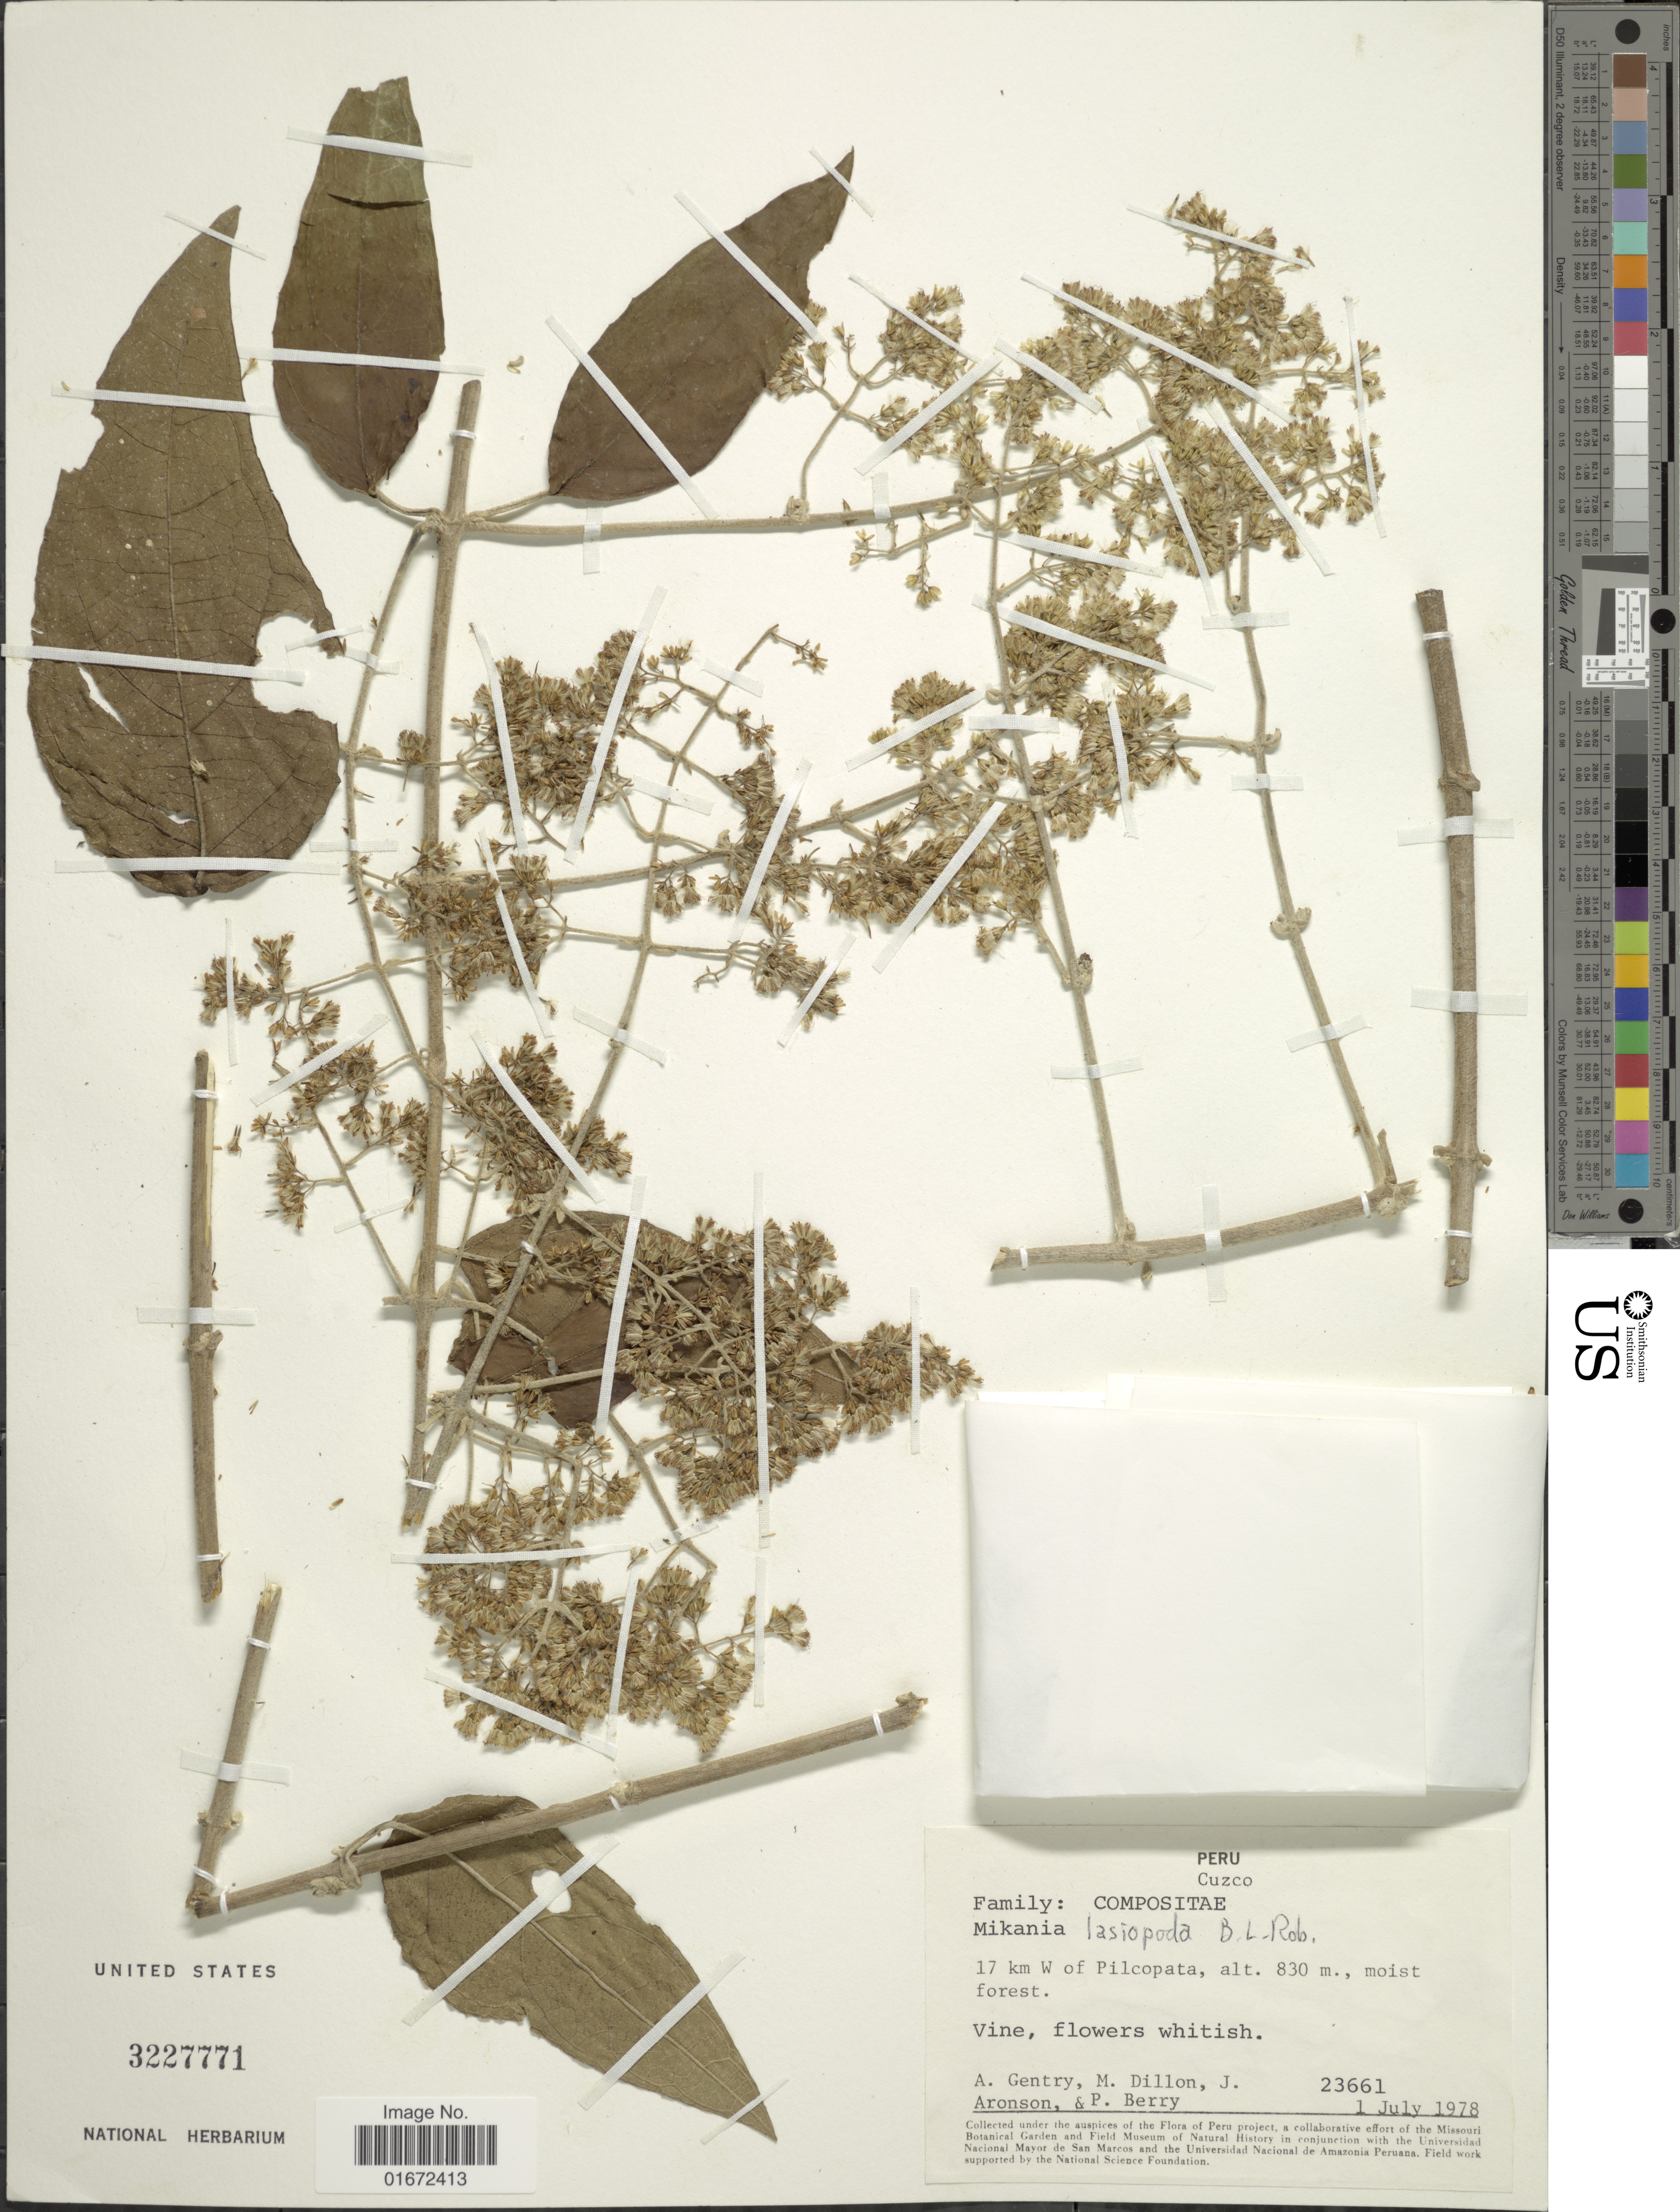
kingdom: Plantae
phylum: Tracheophyta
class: Magnoliopsida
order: Asterales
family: Asteraceae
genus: Mikania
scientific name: Mikania lasiopoda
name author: B.L. Rob.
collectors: A. H. Gentry, M. O. Dillon, J. Aronson & P. Berry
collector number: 23661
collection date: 1978-07-01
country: Peru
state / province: Cusco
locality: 17 km W of Pilcopata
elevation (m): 830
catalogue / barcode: US 3227771